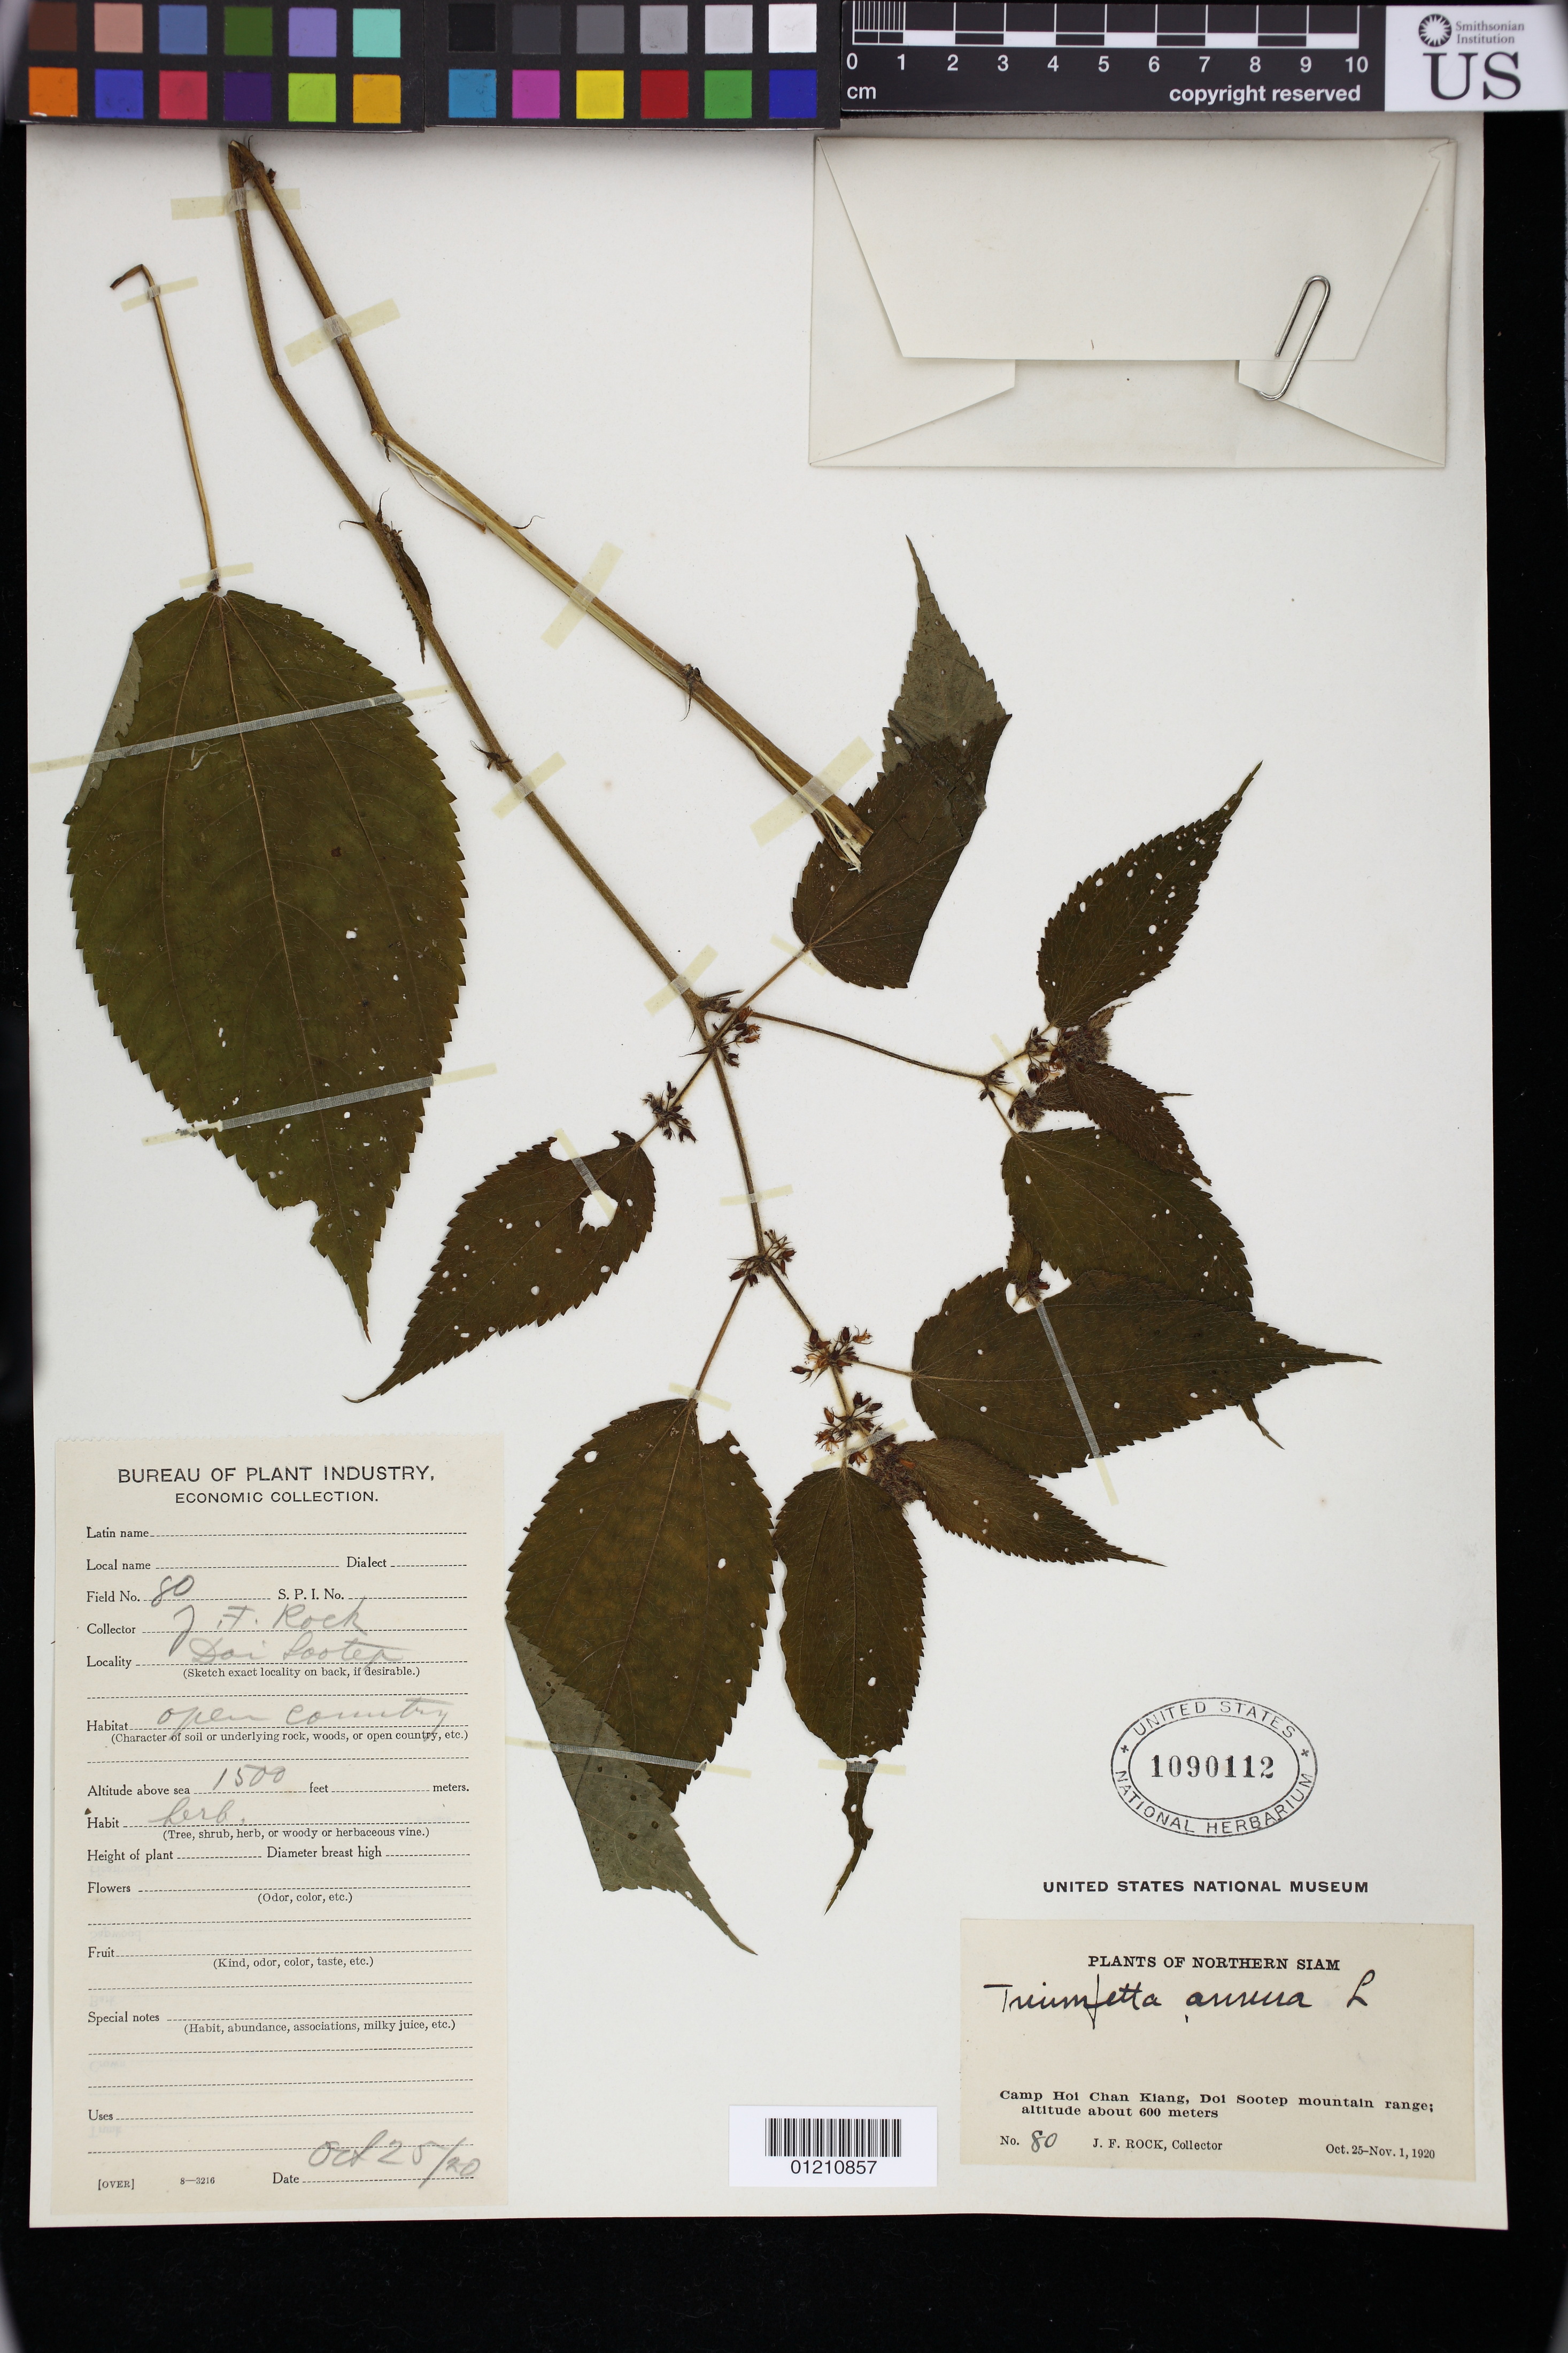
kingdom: Plantae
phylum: Tracheophyta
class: Magnoliopsida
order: Malvales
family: Malvaceae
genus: Triumfetta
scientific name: Triumfetta annua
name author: L.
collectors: J. F. Rock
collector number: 80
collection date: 1920-10-25/1920-11-01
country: Thailand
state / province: Chiang Mai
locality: Camp Hoi Chan Kiang Doi Suthep [[Doi Sootep]]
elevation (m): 600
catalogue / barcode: US 1090112